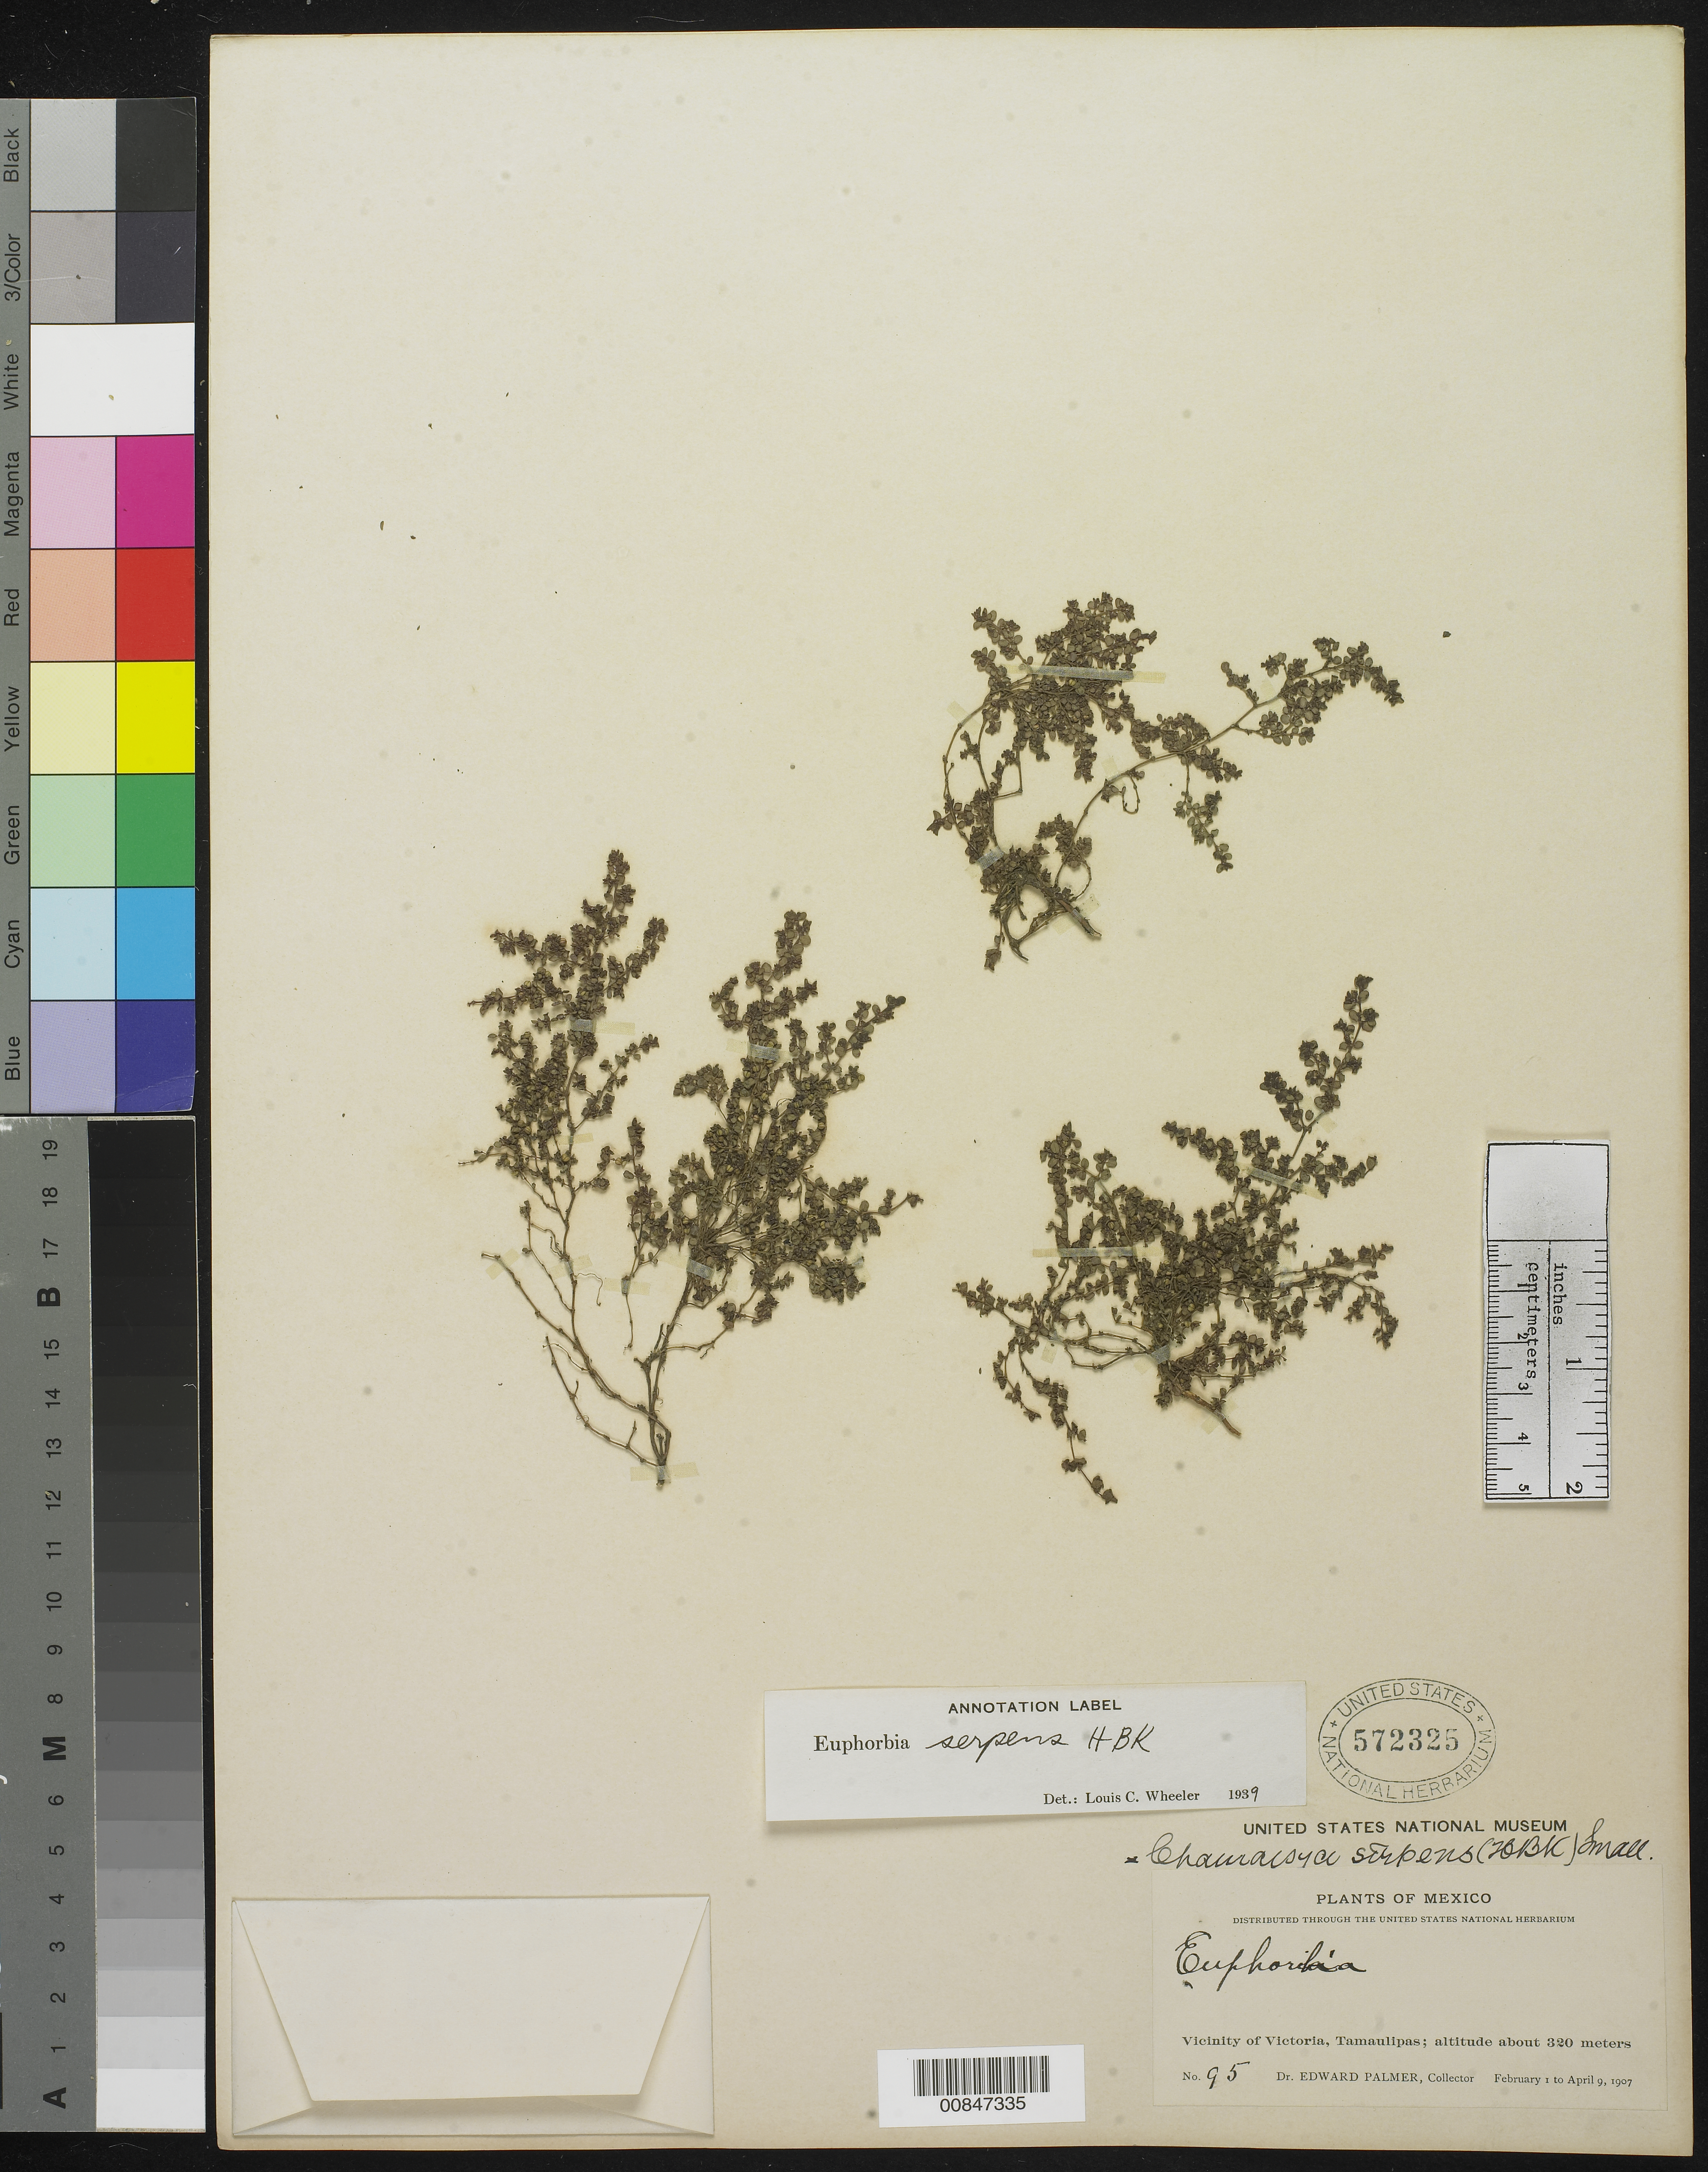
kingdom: Plantae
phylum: Tracheophyta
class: Magnoliopsida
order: Malpighiales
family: Euphorbiaceae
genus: Euphorbia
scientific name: Euphorbia serpens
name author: Kunth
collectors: E. Palmer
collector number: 95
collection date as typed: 01 Feb 1907 to 09 Apr 1907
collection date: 1907-02-01/1907-04-09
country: Mexico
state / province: Tamaulipas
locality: Vicinity of Victoria.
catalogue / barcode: US 572325